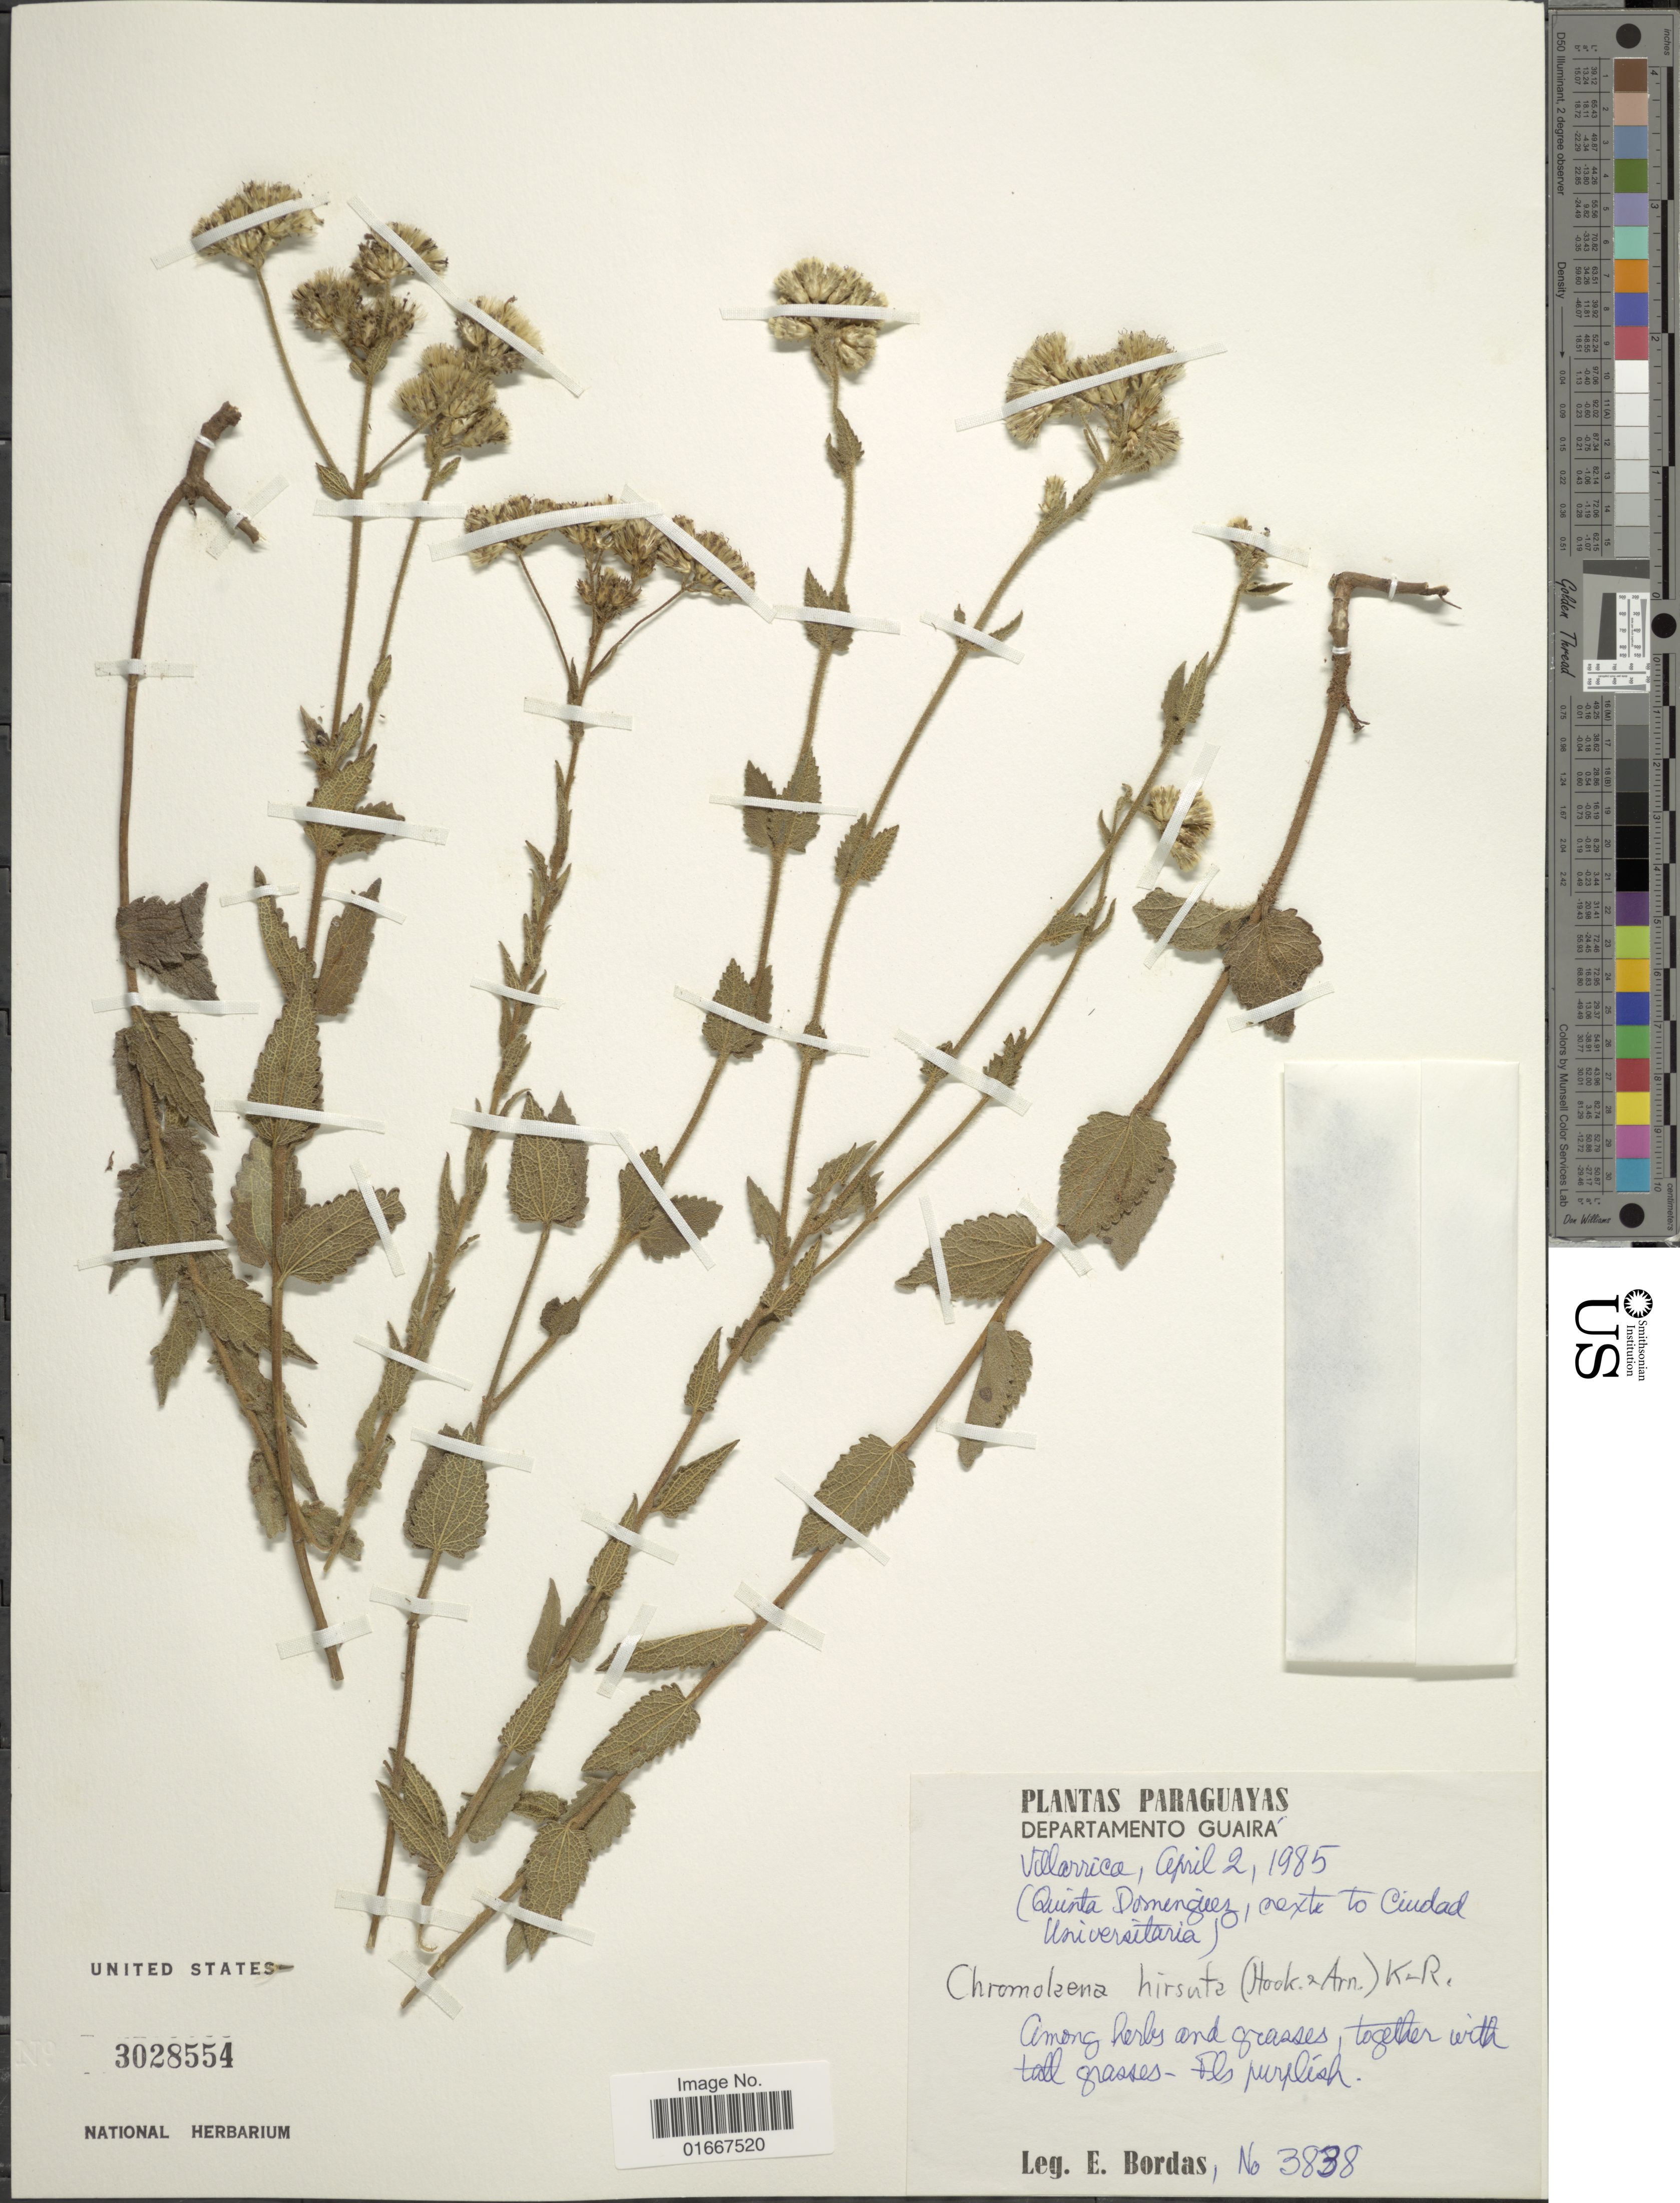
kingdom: Plantae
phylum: Tracheophyta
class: Magnoliopsida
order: Asterales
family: Asteraceae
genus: Chromolaena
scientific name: Chromolaena hirsuta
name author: (Hook. & Arn.) R.M. King & H. Rob.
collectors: E. Bordas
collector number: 3838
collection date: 1985-04-02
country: Paraguay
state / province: Guaira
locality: Villarrica, (Quinta Dominguez, next to Ciudad Universitaria).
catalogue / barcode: US 3028554